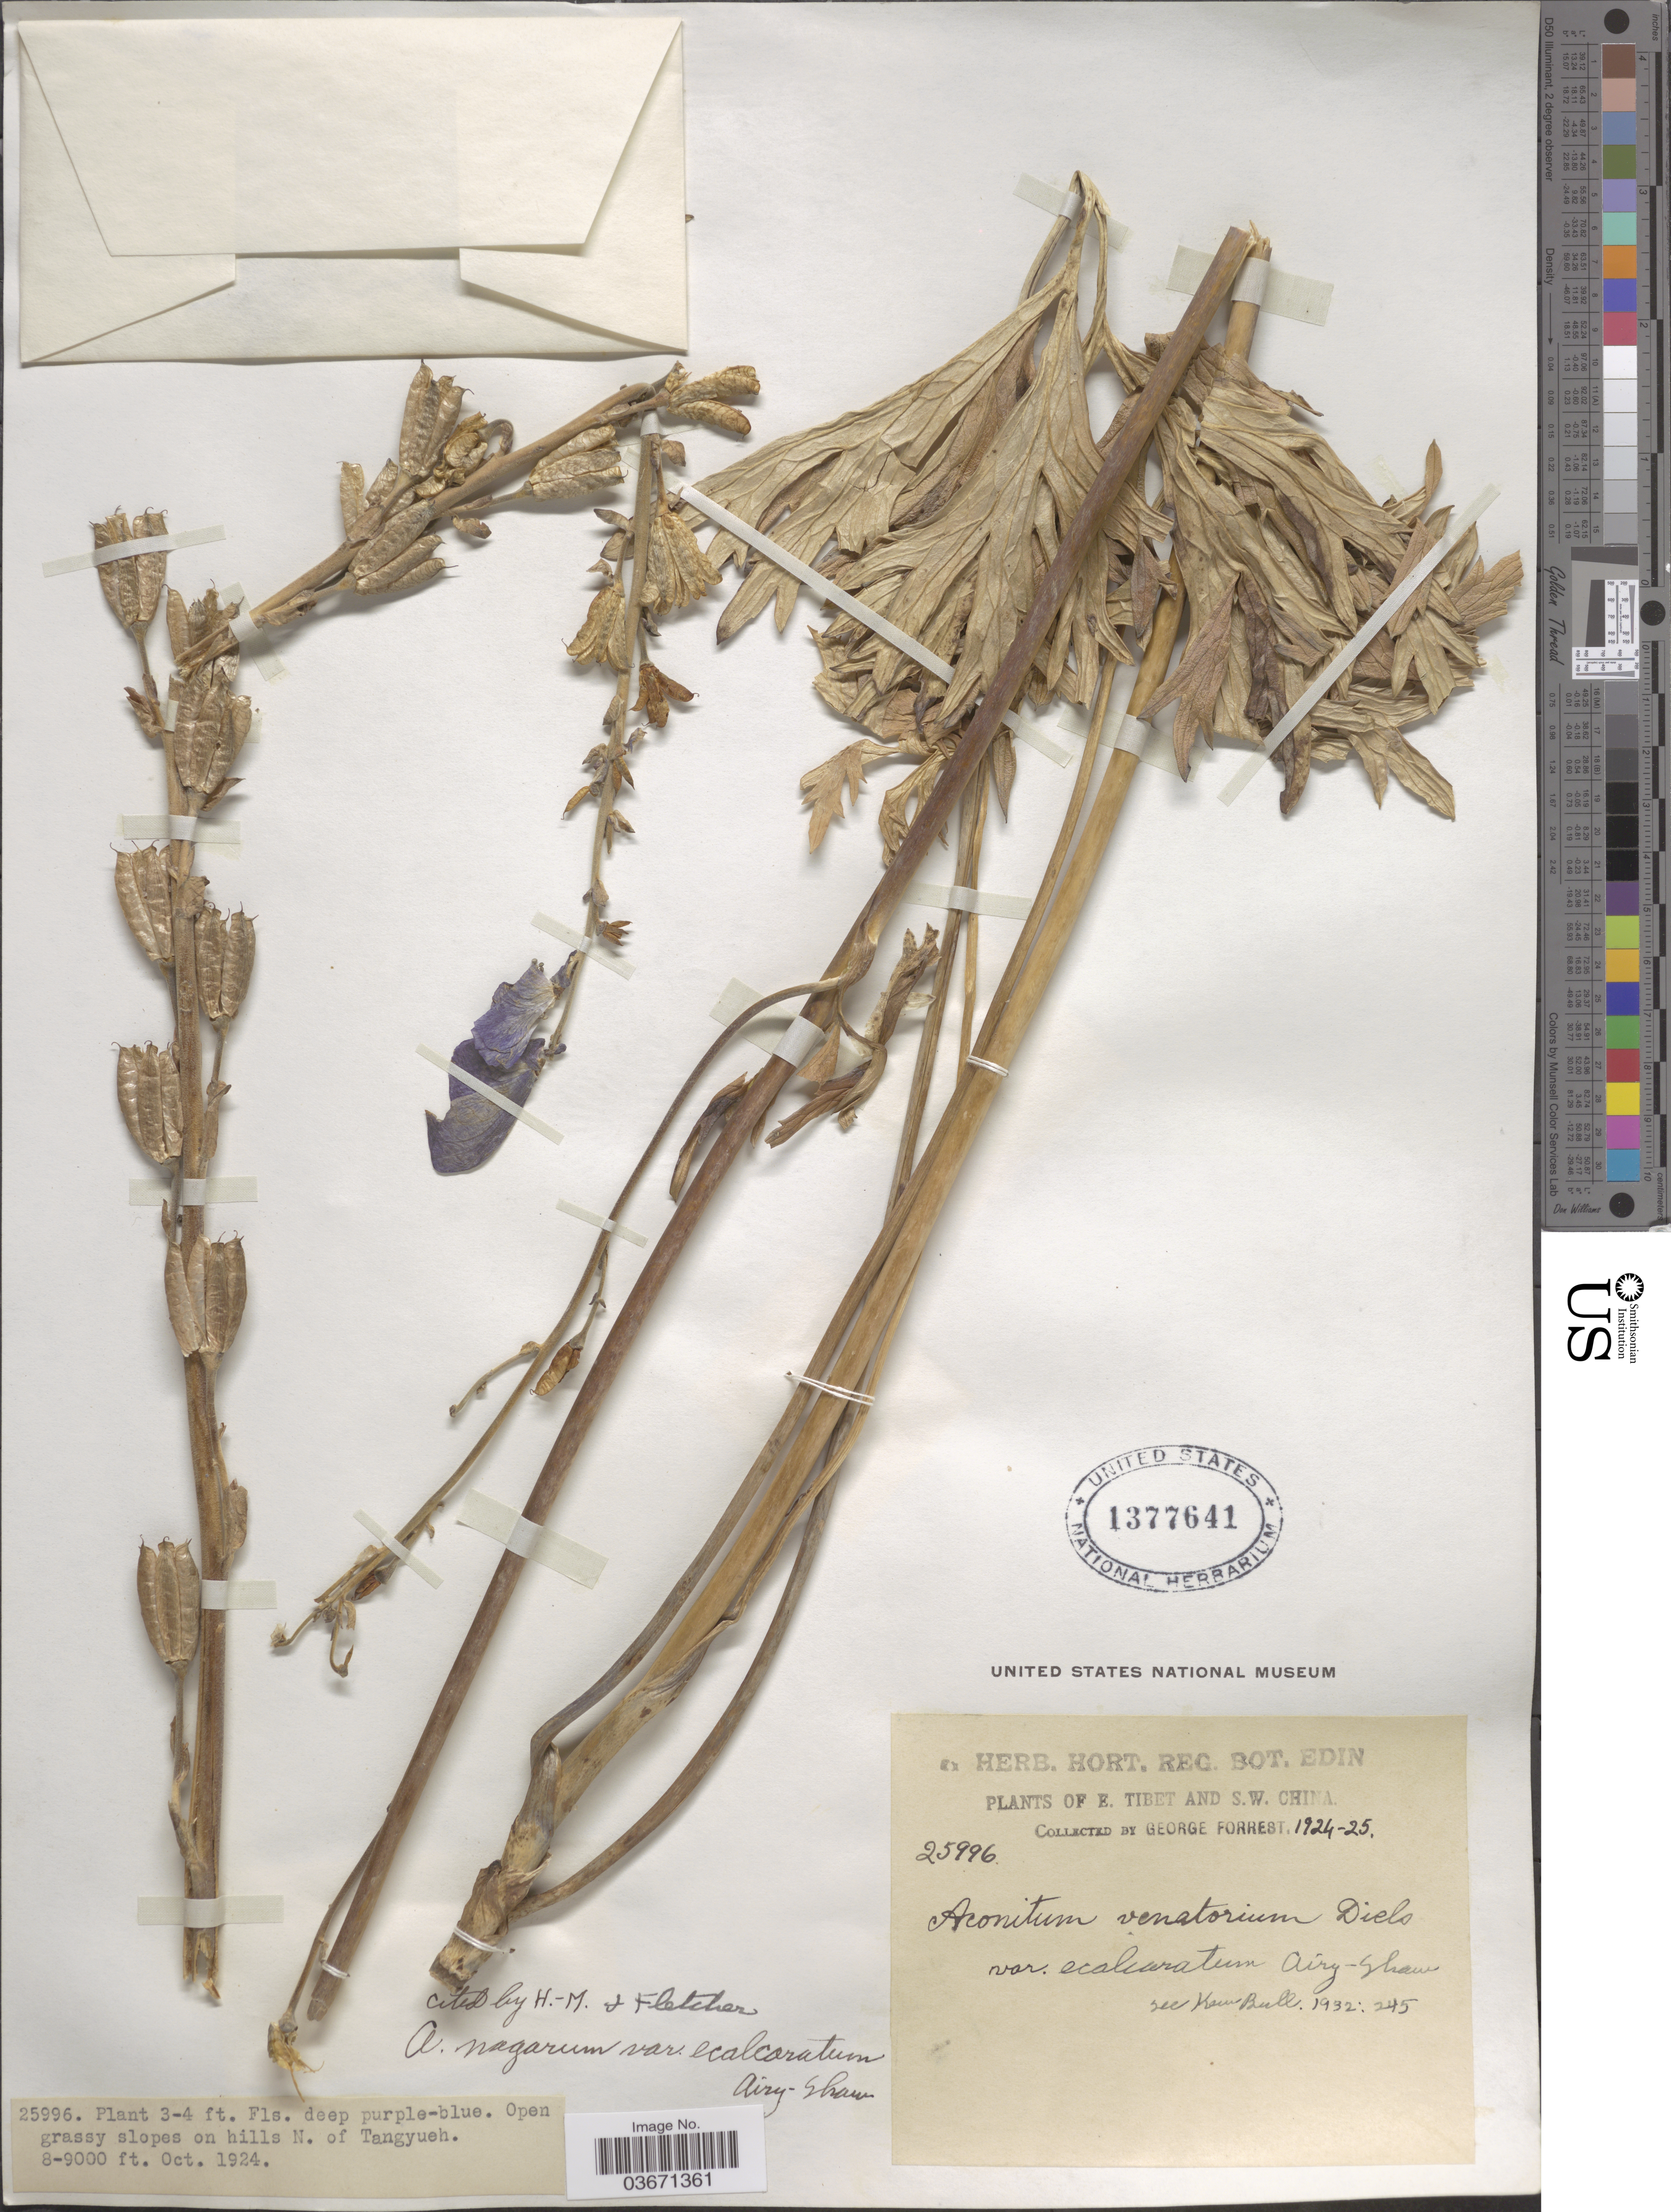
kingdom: Plantae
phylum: Tracheophyta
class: Magnoliopsida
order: Ranunculales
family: Ranunculaceae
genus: Aconitum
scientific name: Aconitum nagarum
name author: Stapf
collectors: G. Forrest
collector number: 25996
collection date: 1924-10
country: China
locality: Hills N. of Tangyueh.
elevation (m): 2438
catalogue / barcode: US 1377641